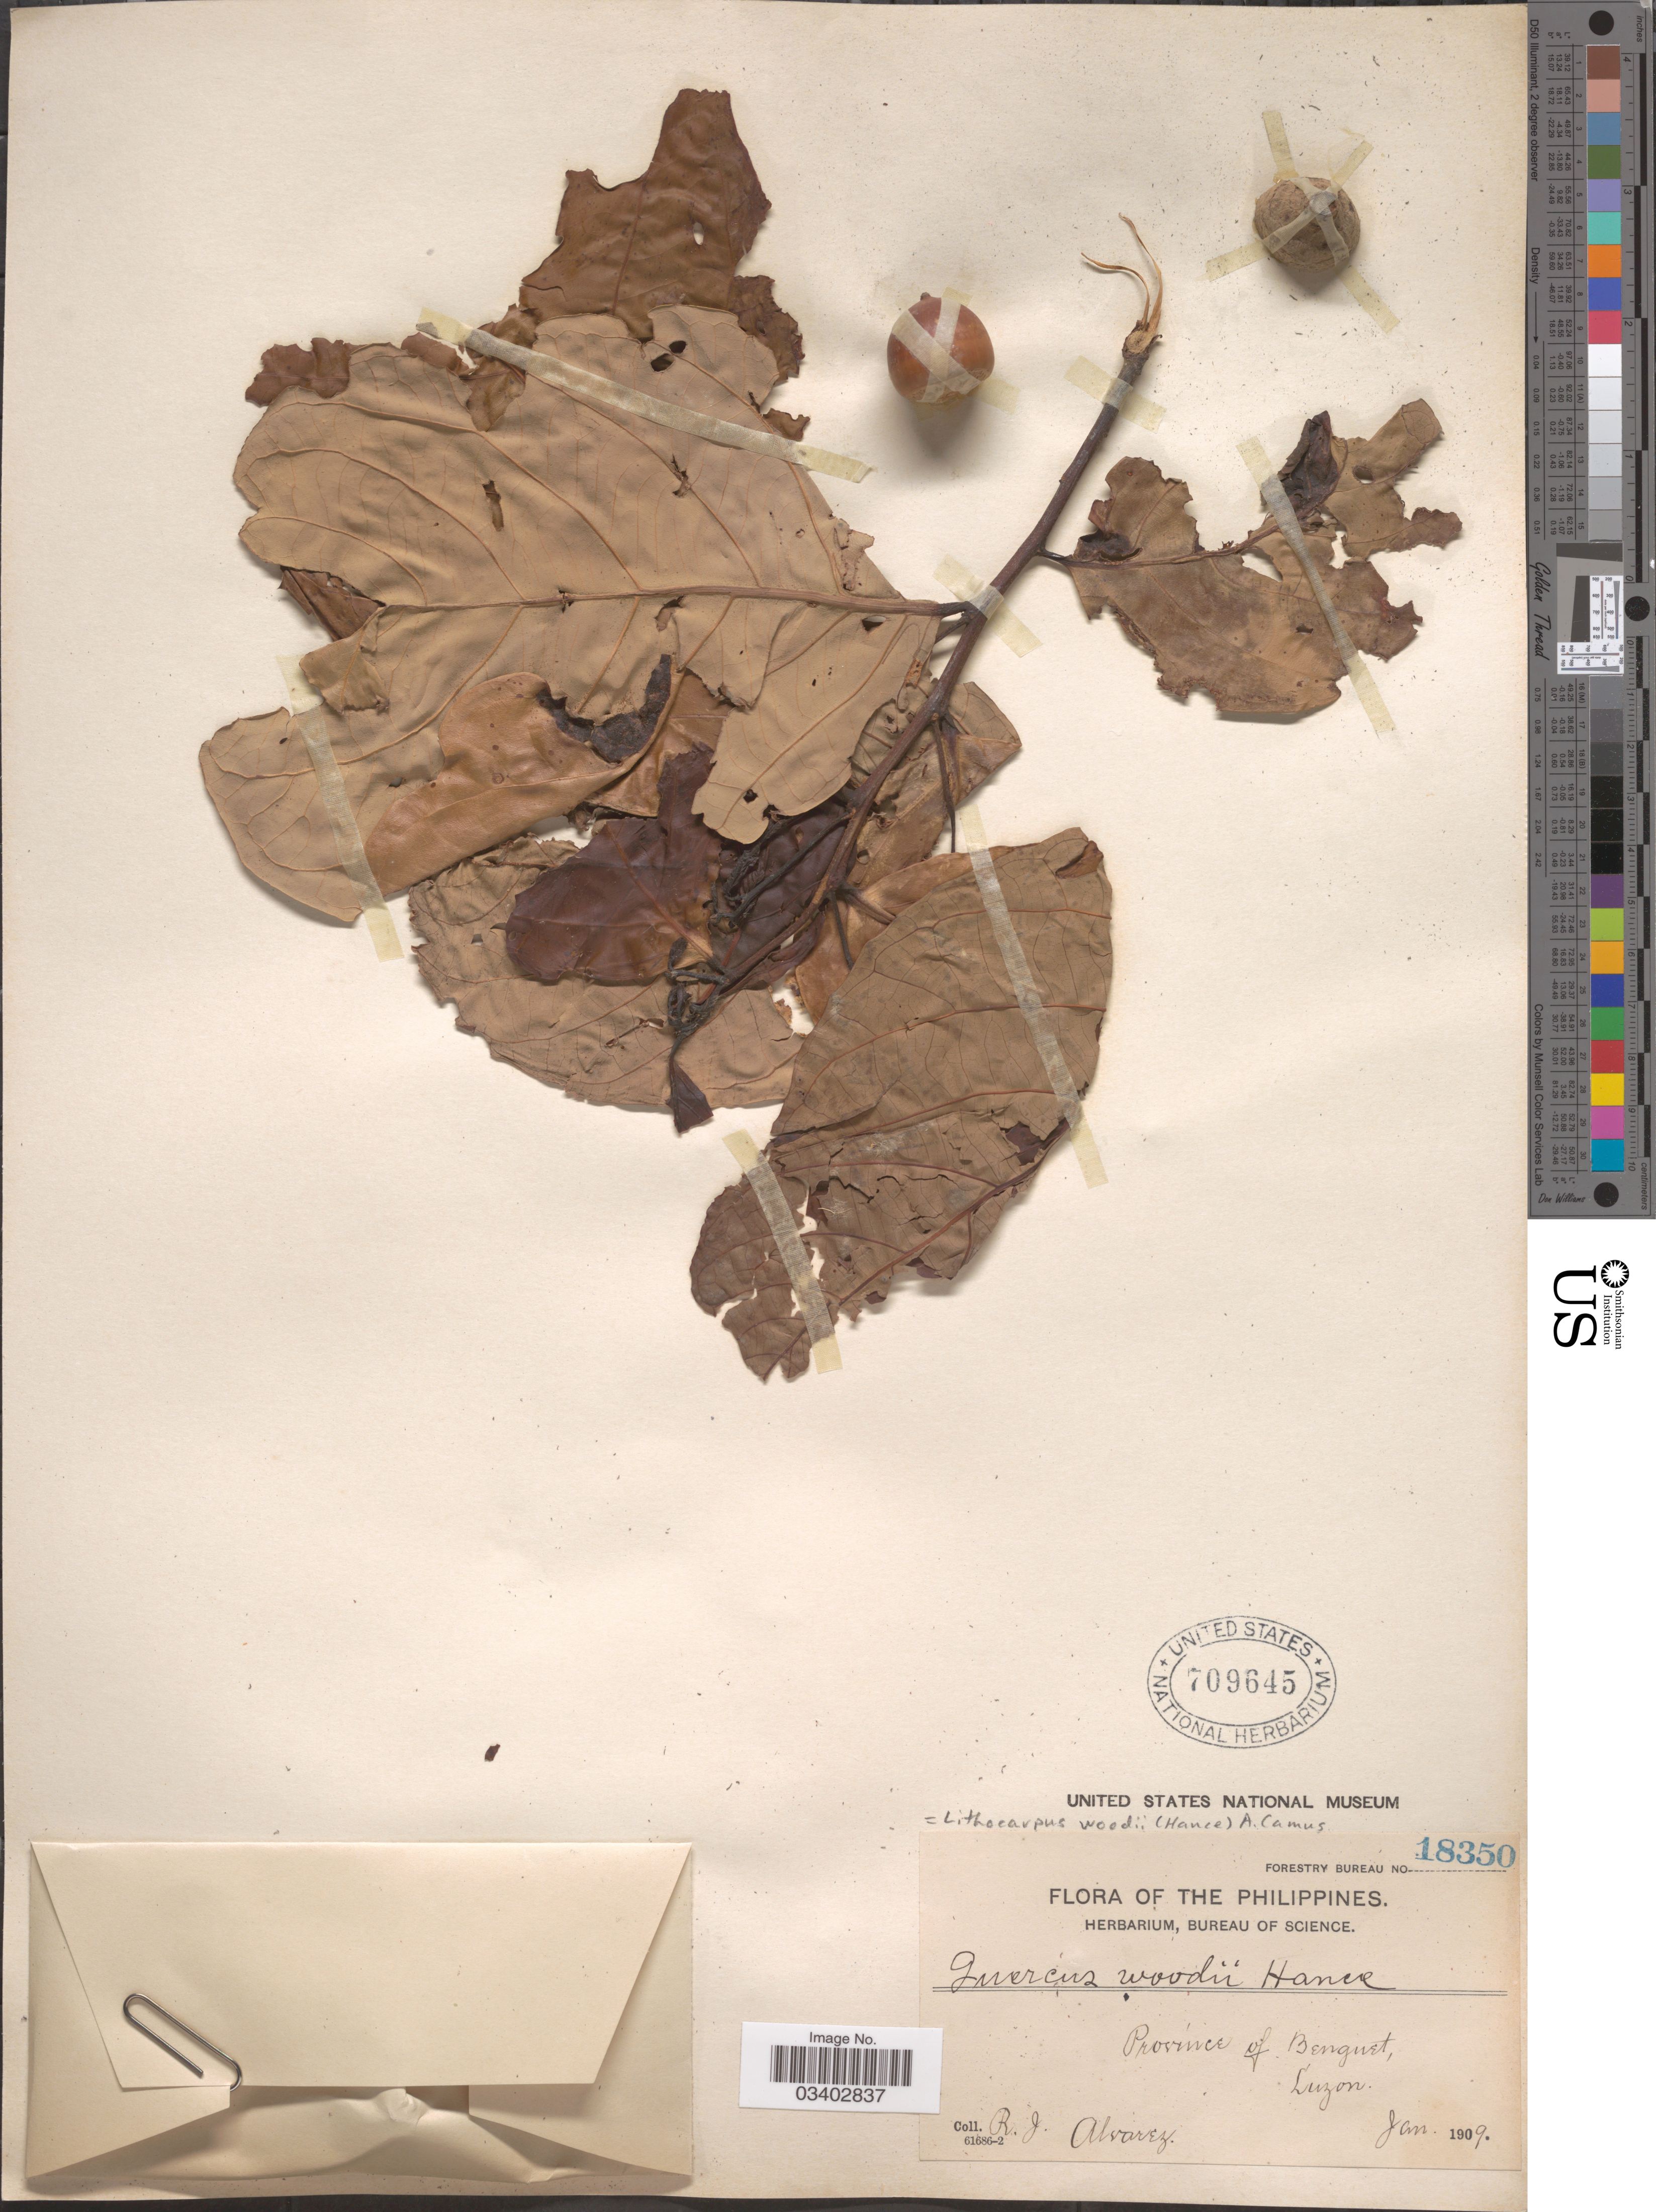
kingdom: Plantae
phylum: Tracheophyta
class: Magnoliopsida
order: Fagales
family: Fagaceae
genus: Lithocarpus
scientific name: Lithocarpus woodii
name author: (Hance) A. Camus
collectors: R. Alvarez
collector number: Forestry Bureau 18350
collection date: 1909-01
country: Philippines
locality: Province of Benguet, Luzon.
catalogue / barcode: US 709645